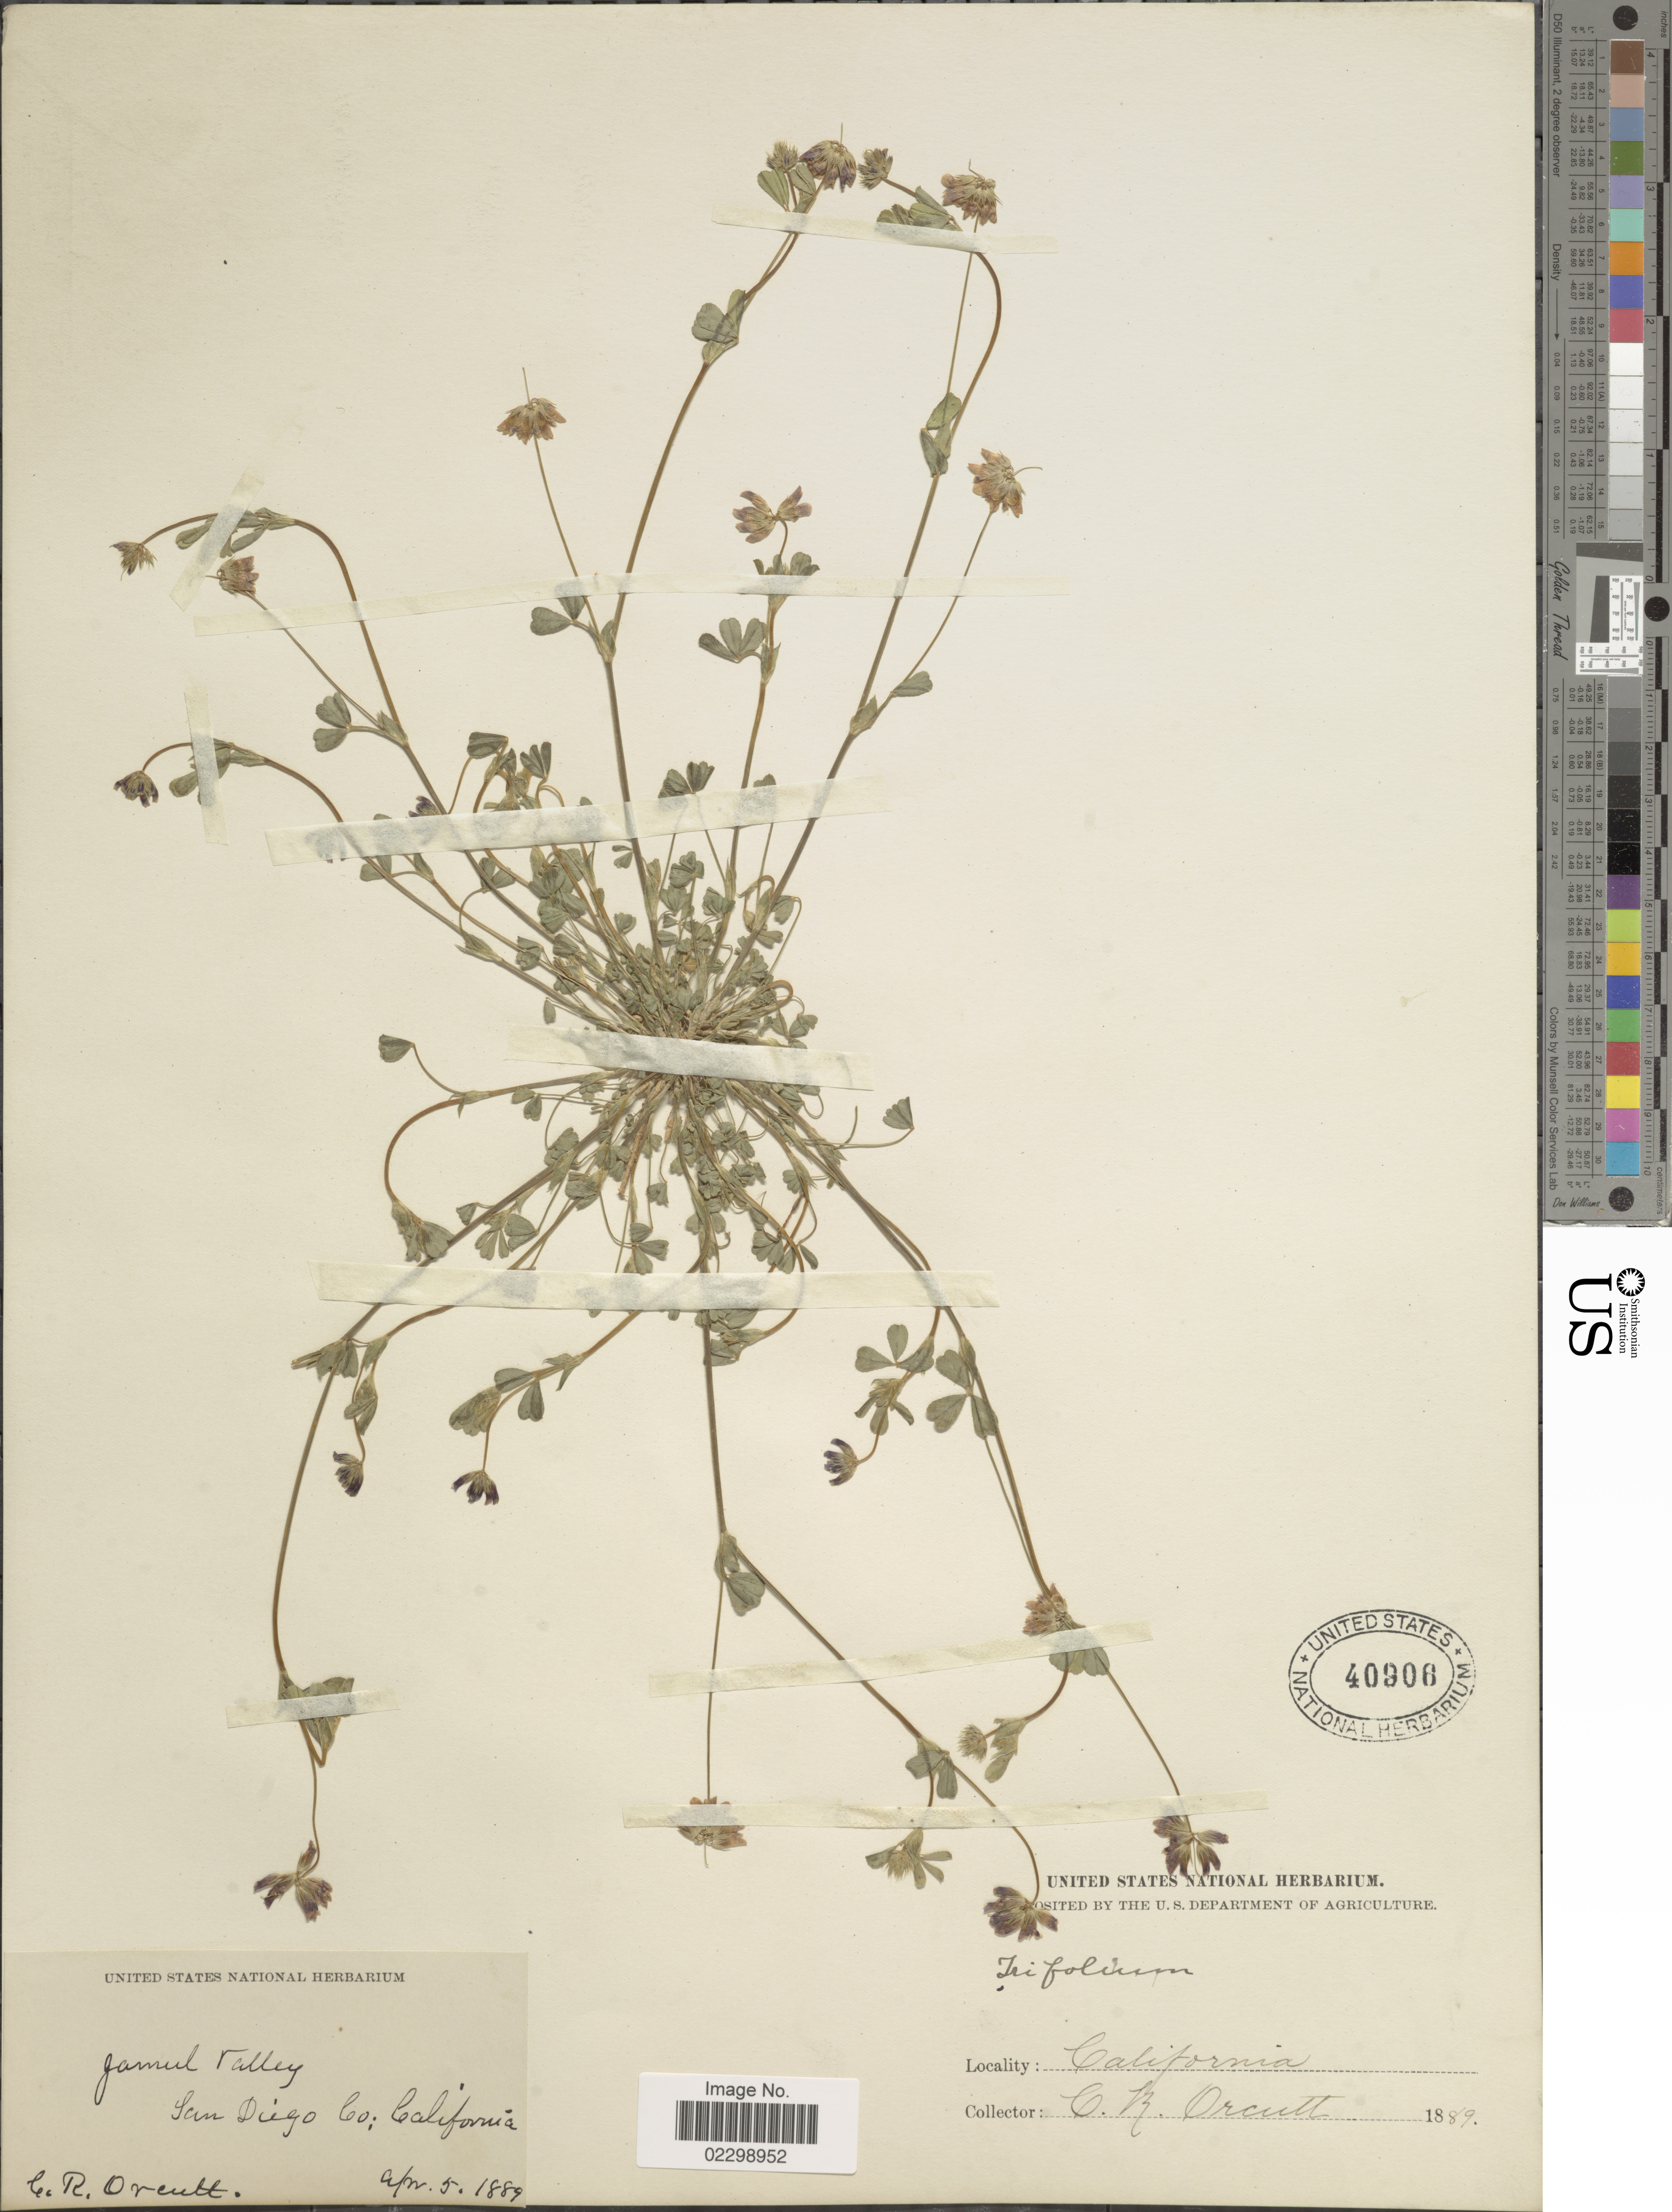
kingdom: Plantae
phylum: Tracheophyta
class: Magnoliopsida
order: Fabales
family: Fabaceae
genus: Trifolium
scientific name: Trifolium strictum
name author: L.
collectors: C. R. Orcutt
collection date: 1889-04-05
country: United States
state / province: California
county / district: San Diego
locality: San Diego Co., Jamul Valley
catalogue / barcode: US 40906